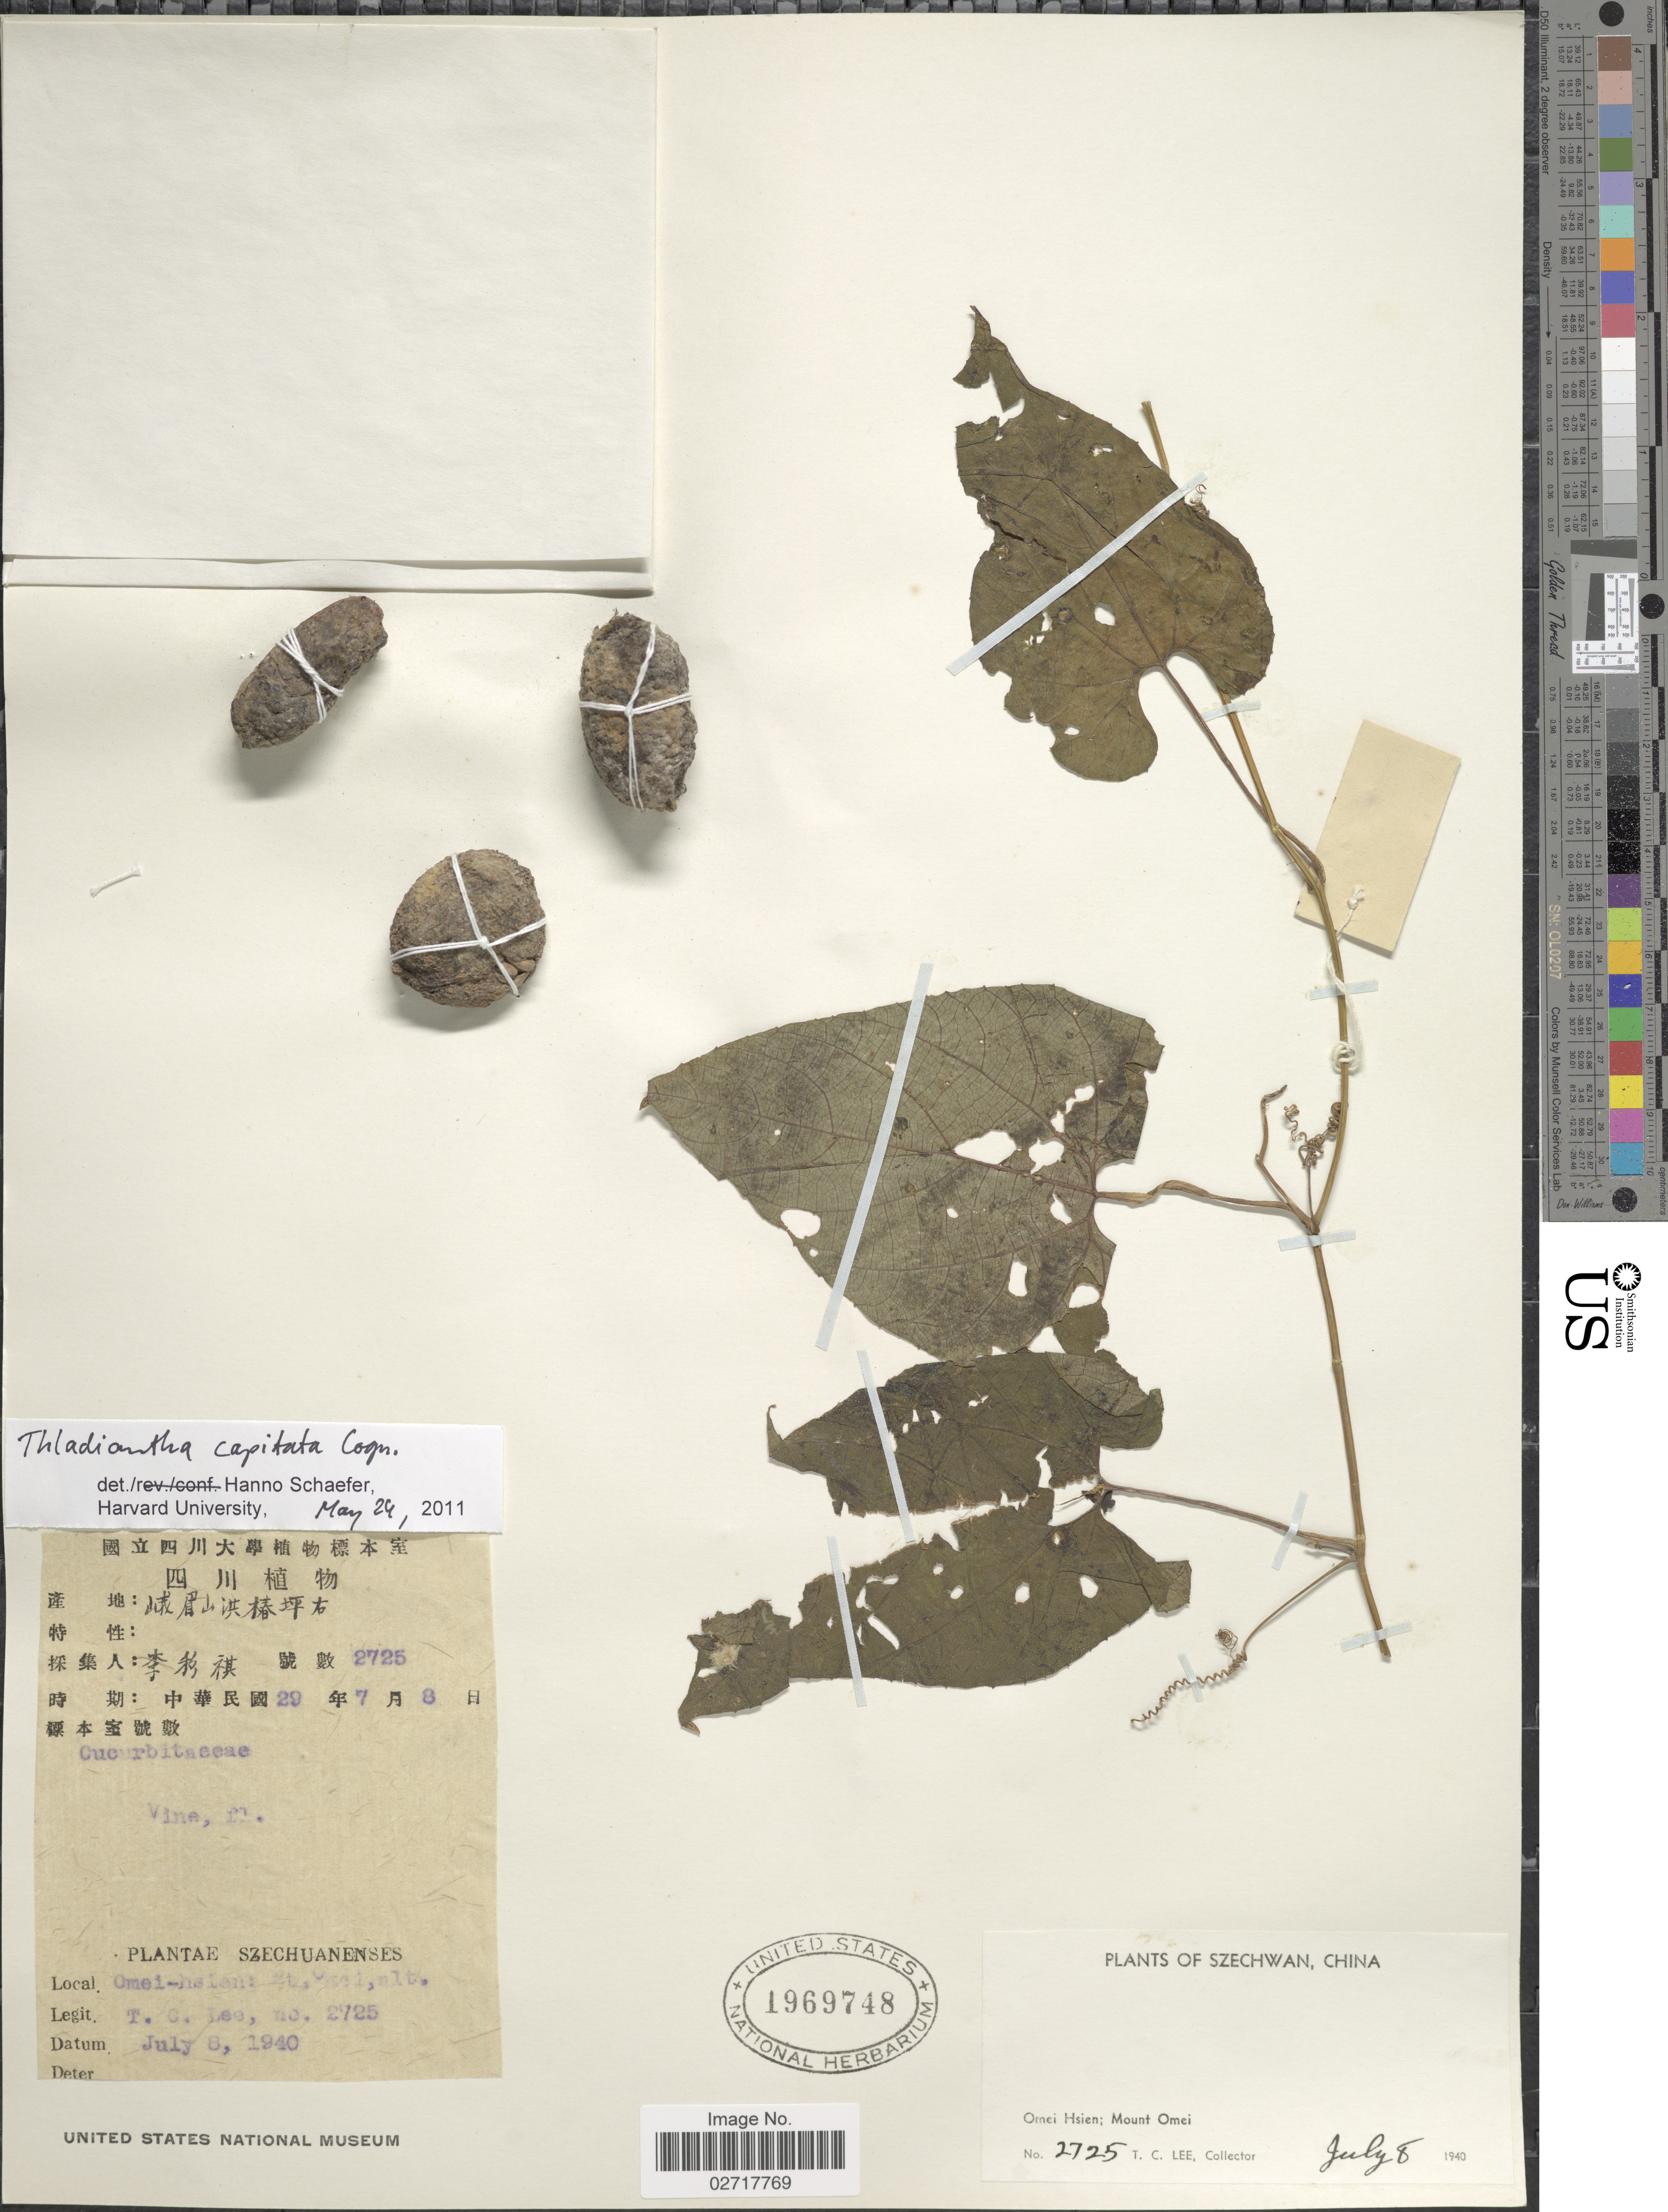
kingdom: Plantae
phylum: Tracheophyta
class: Magnoliopsida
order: Cucurbitales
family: Cucurbitaceae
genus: Thladiantha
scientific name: Thladiantha capitata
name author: Cogn.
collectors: T. Lee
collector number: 2725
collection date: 1940-07-08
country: China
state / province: Sichuan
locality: Szechwan. Omei-hsien: Mount Omei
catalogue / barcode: US 1969748